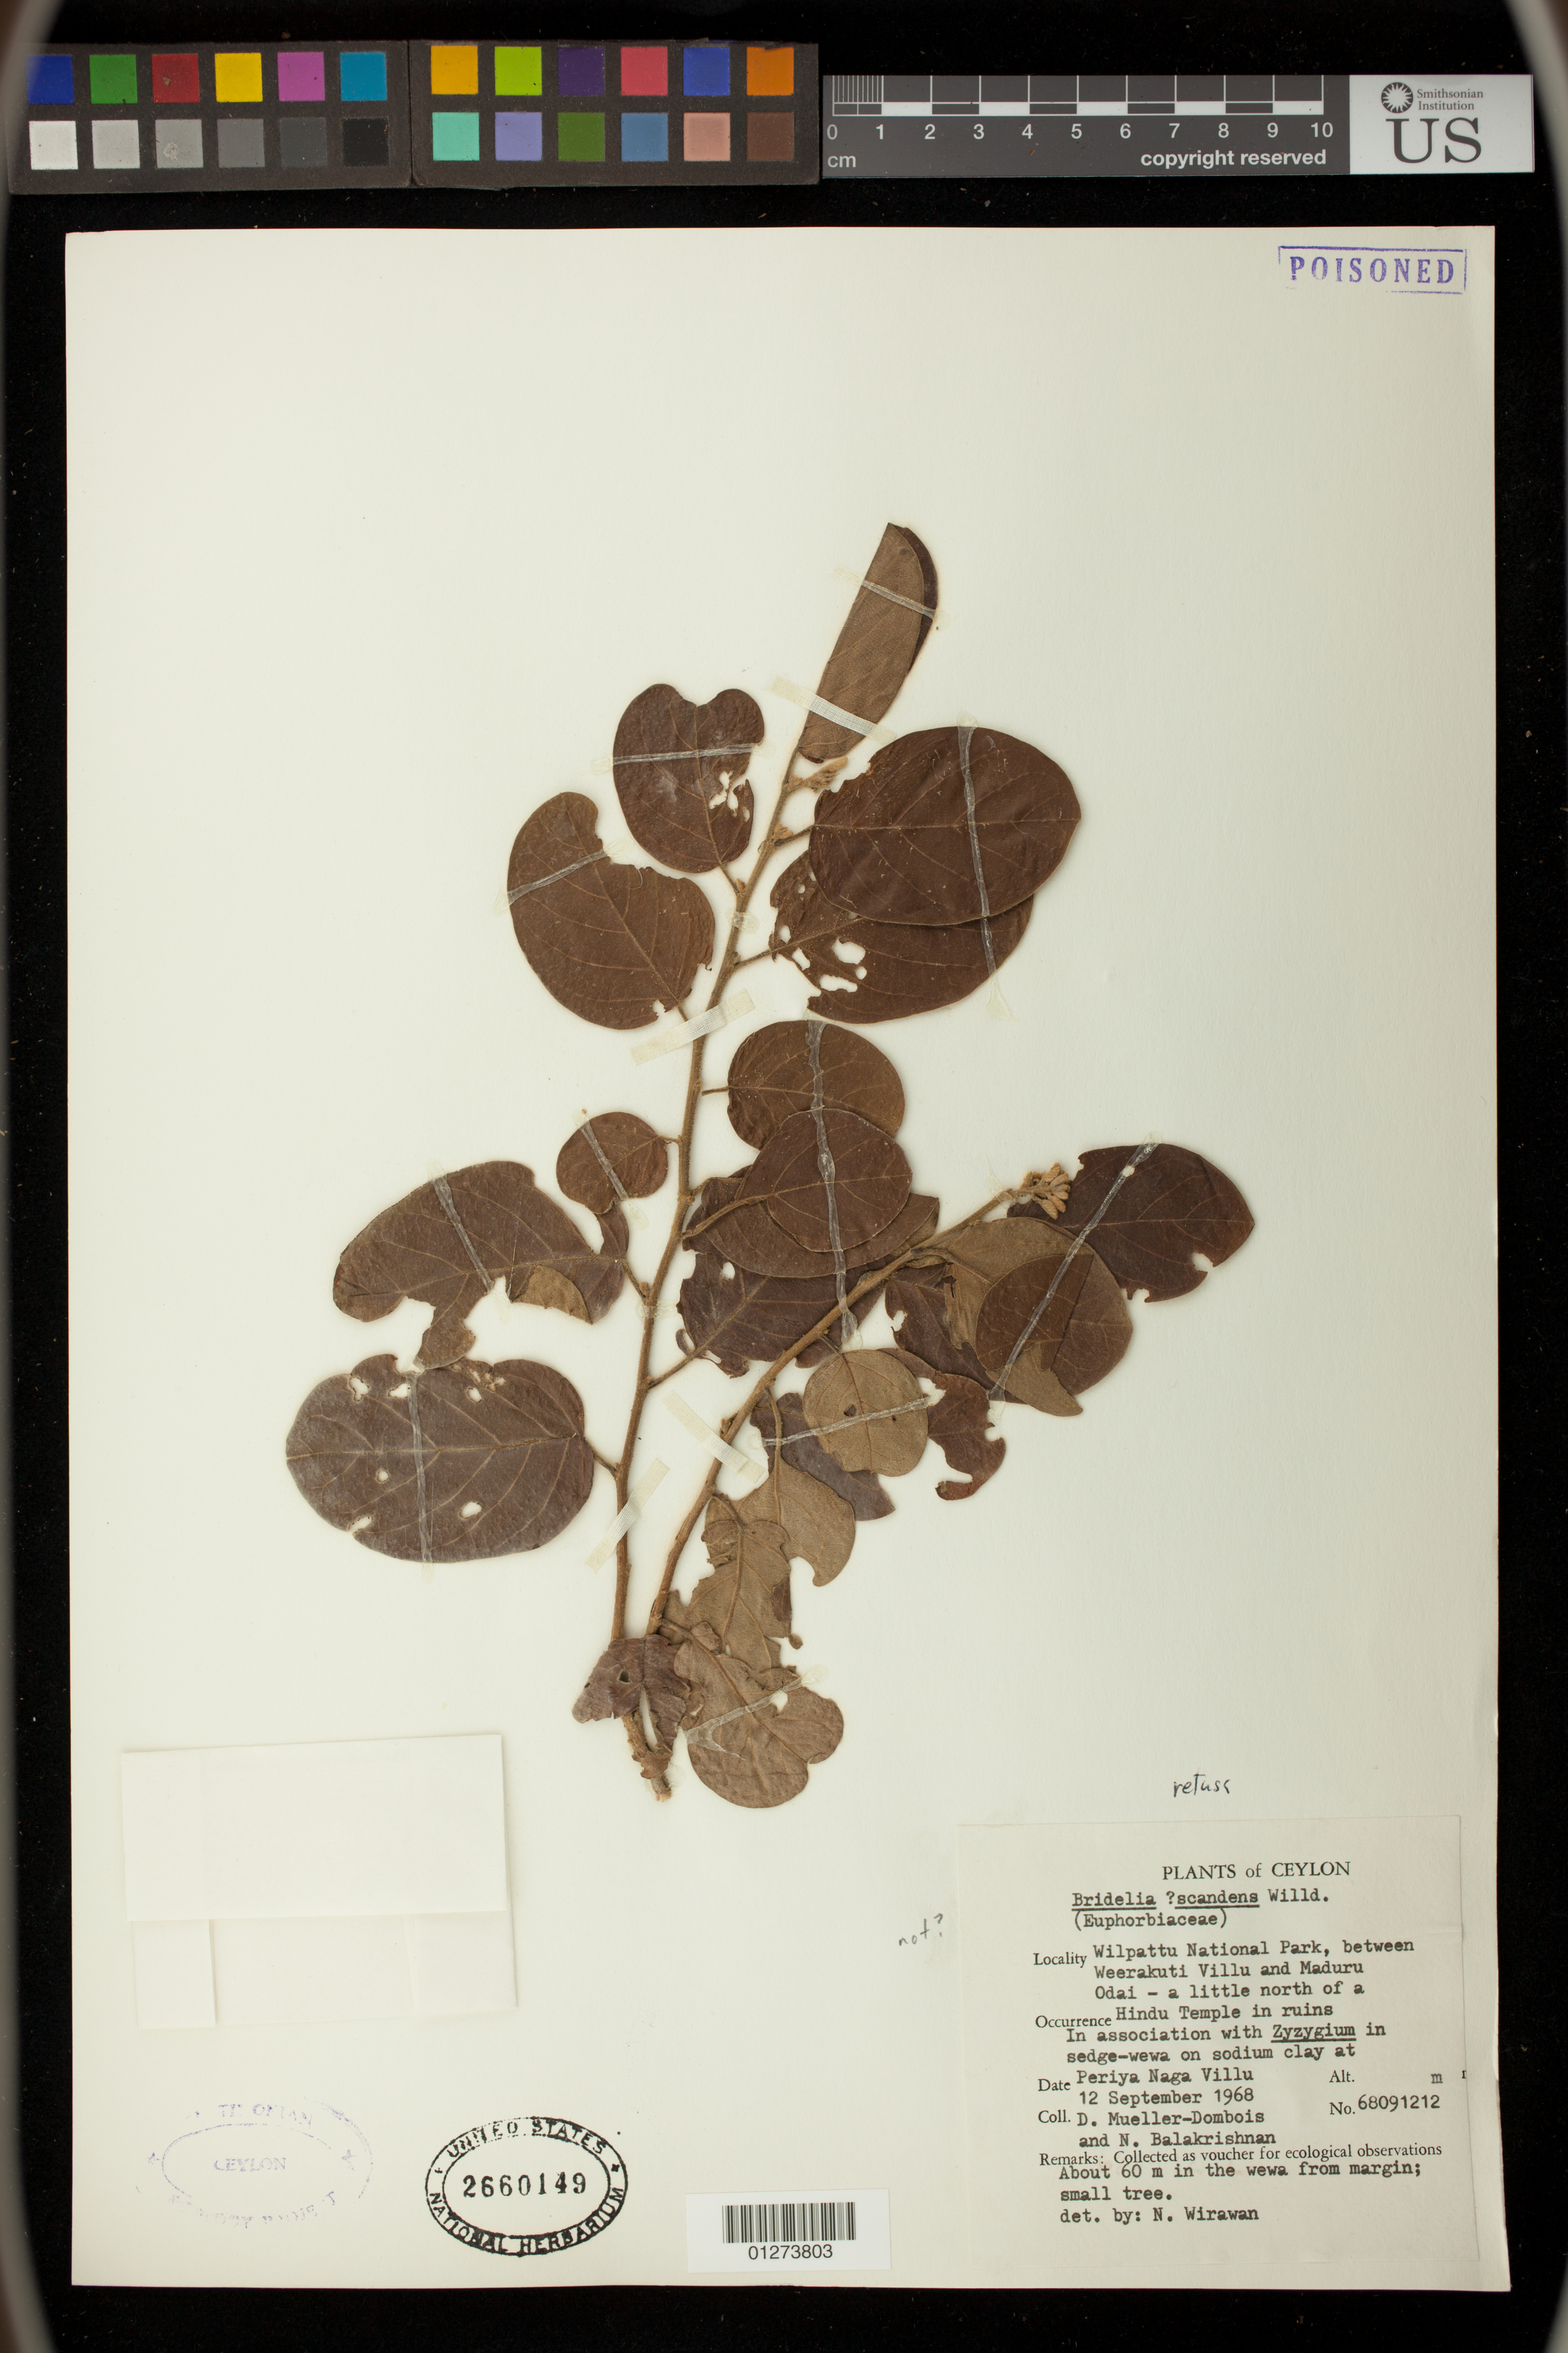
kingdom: Plantae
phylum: Tracheophyta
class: Magnoliopsida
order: Malpighiales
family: Phyllanthaceae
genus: Bridelia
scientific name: Bridelia retusa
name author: (L.) A. Juss.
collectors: D. Mueller-Dombois & N. Balakrishnan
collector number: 68091212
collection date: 1968-09-12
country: Sri Lanka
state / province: North Western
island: Ceylon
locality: Ceylon: Wilpattu National Park, between Weerakuti Villu and Maduru Odai-a little north of a Hindu Temple in ruins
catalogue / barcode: US 2660149